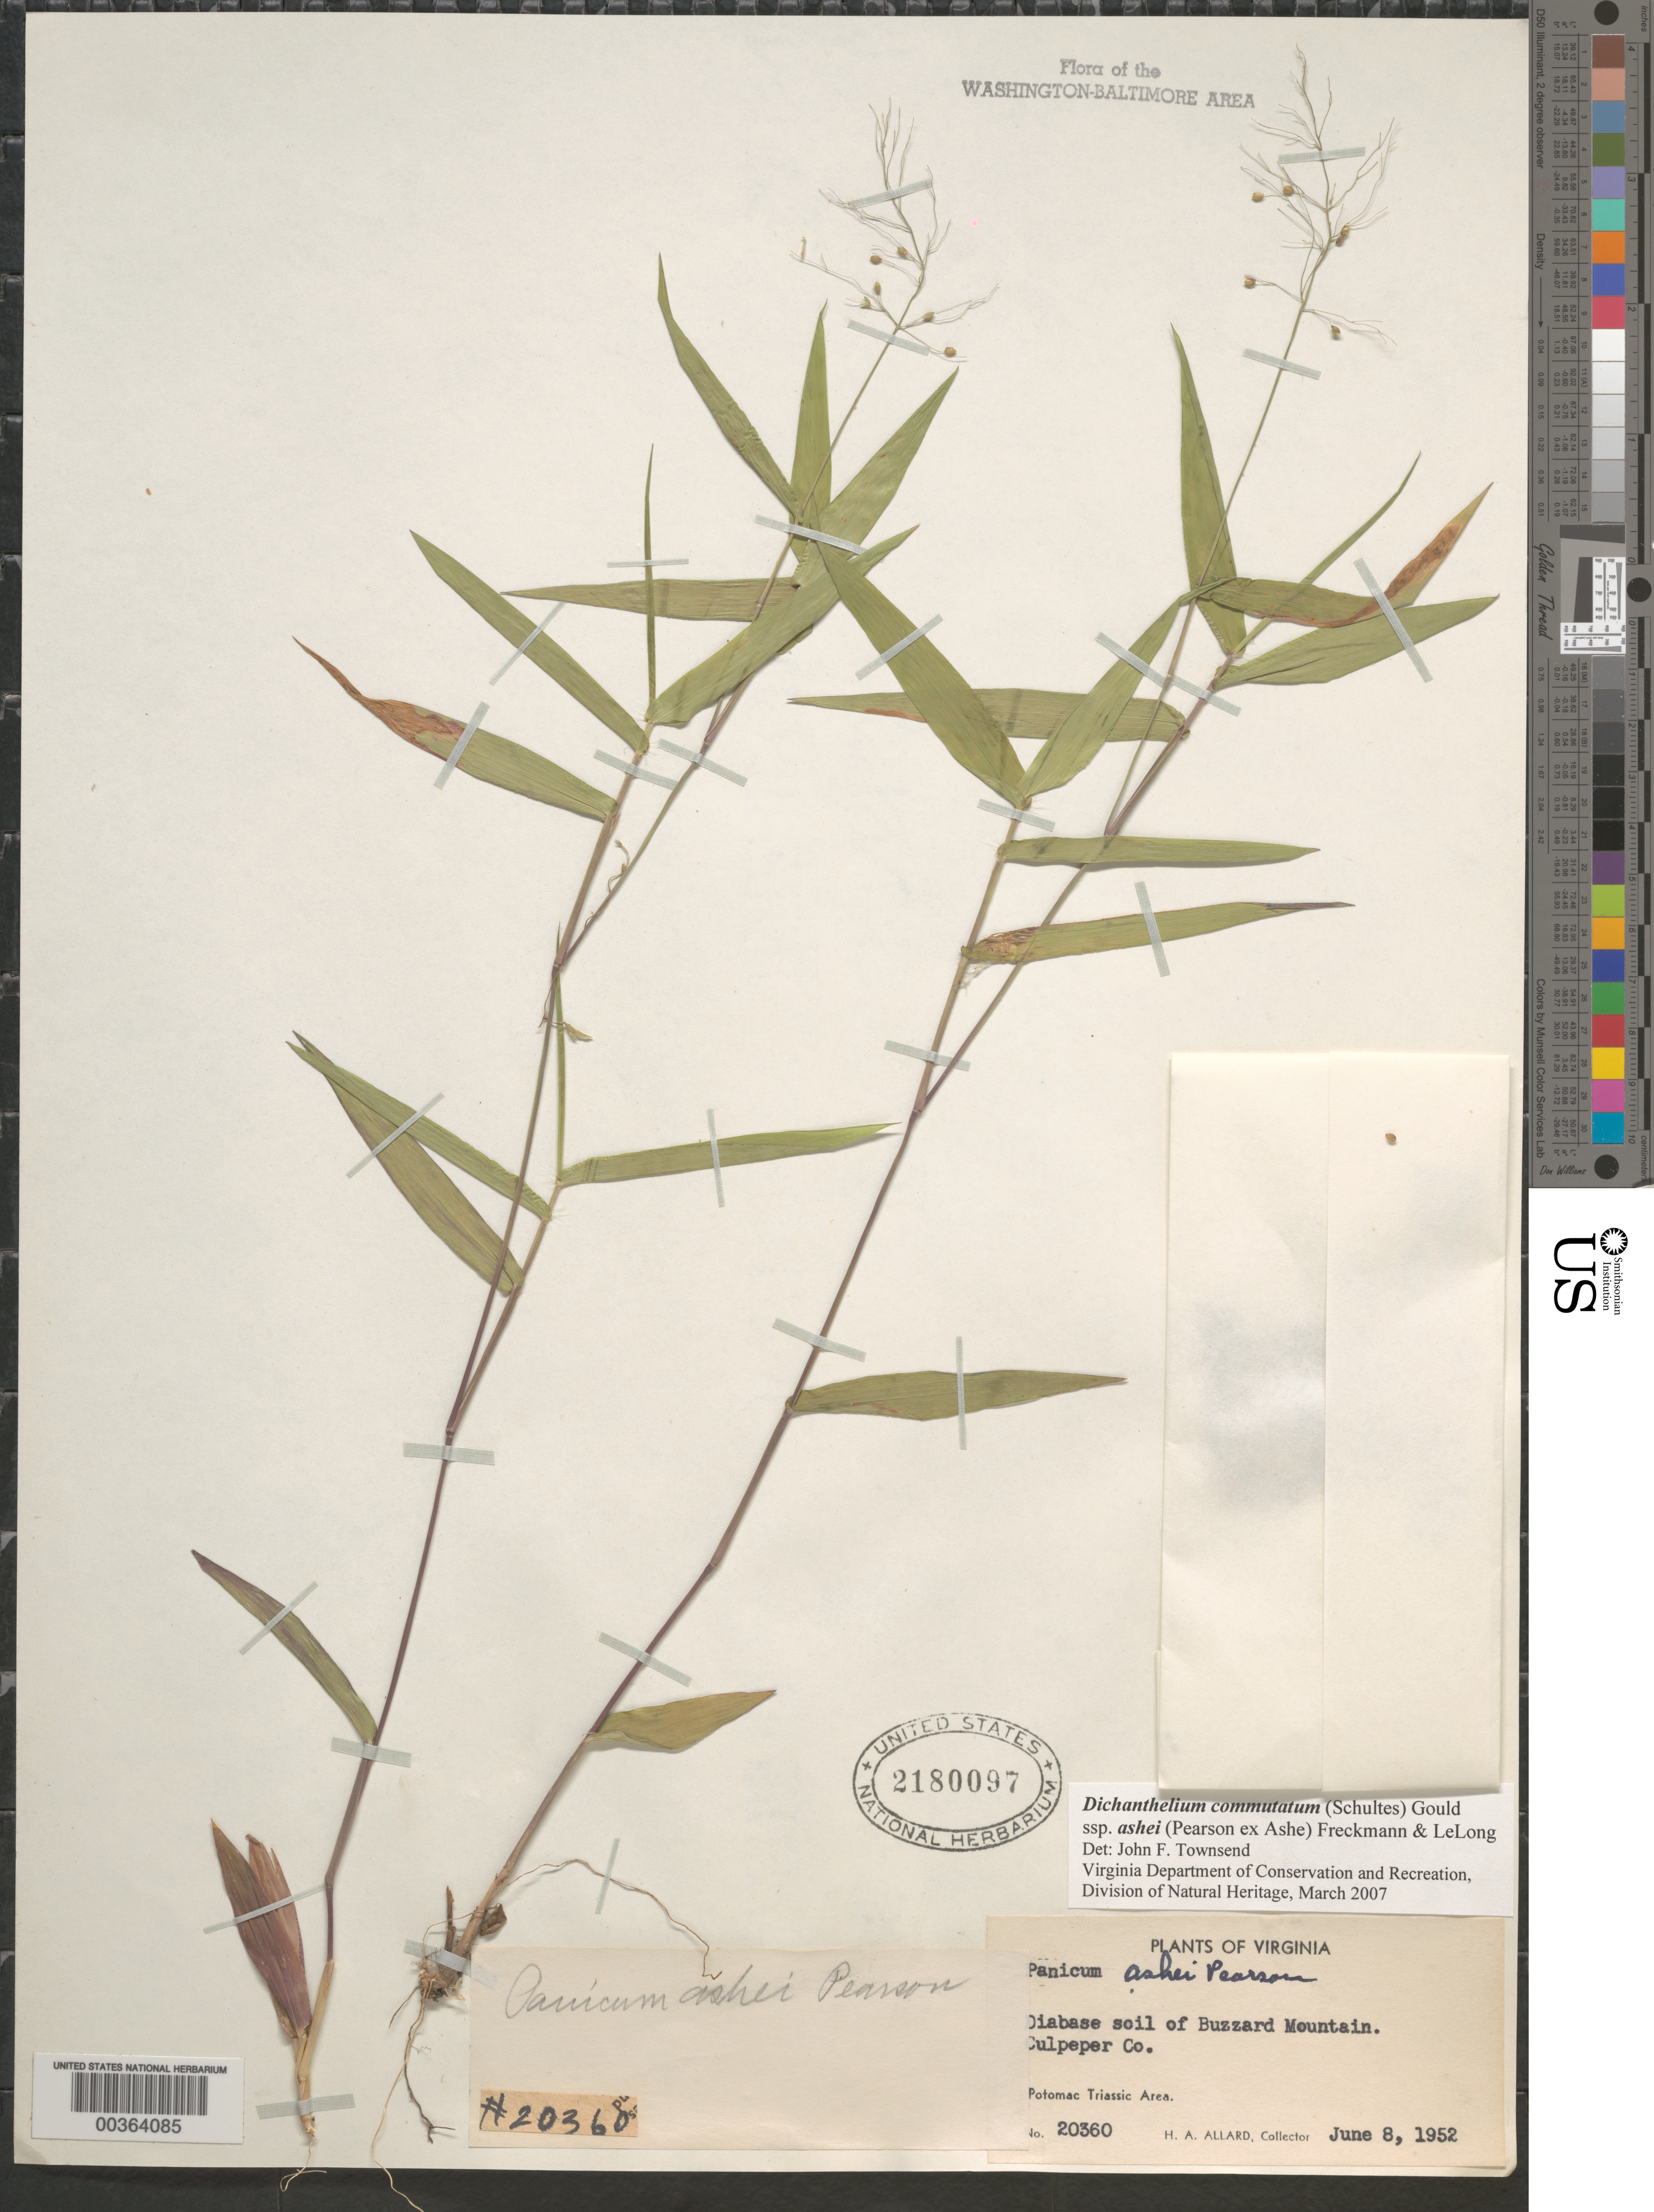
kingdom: Plantae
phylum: Tracheophyta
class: Liliopsida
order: Poales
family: Poaceae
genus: Dichanthelium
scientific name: Dichanthelium commutatum subsp. ashei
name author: (Ashe ex Schult.) Freckmann & Lelong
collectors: H. A. Allard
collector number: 20360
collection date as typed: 08 Jun 1952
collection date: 1952-06-08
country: United States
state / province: Virginia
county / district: Culpeper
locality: Buzzard Mountain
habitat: Diabase soil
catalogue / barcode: US 2180097